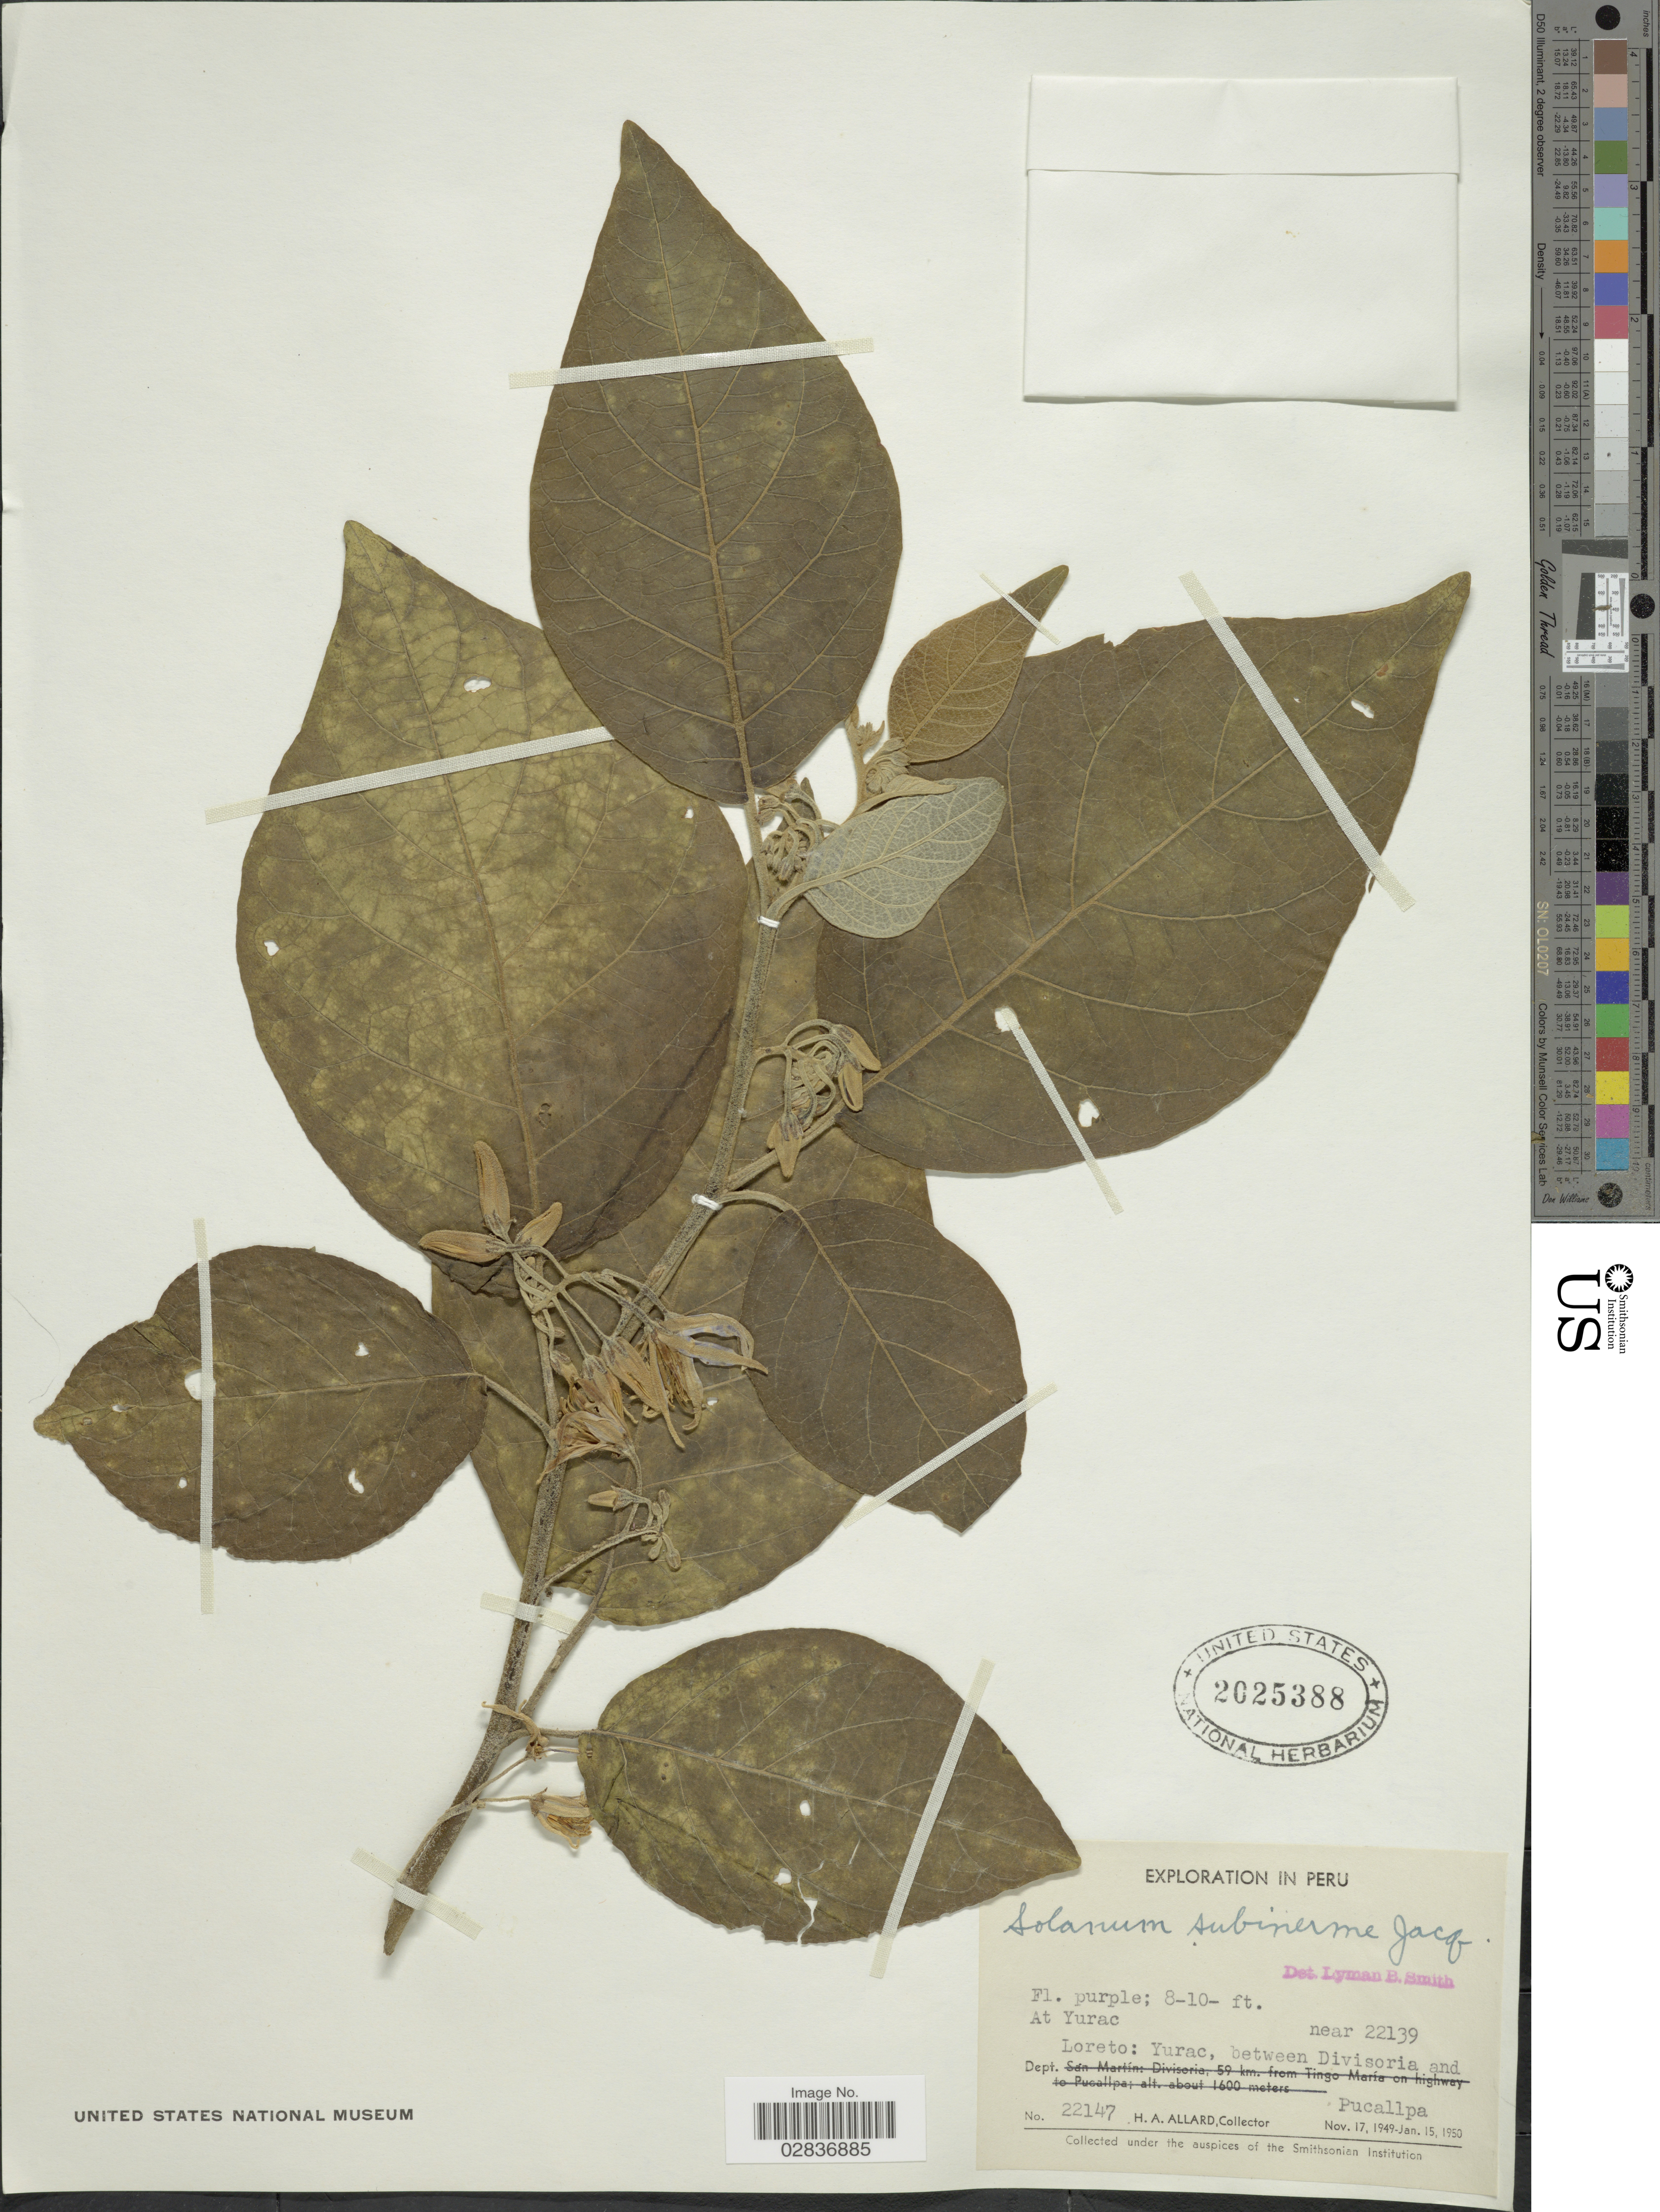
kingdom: Plantae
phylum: Tracheophyta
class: Magnoliopsida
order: Solanales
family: Solanaceae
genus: Solanum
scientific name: Solanum subinerme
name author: Jacq.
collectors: H. A. Allard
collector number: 22147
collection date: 1949-11-17/1950-01-15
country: Peru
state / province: Loreto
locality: At Yurac. Yurac, between Divisoria and Pucallpa.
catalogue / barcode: US 2025388